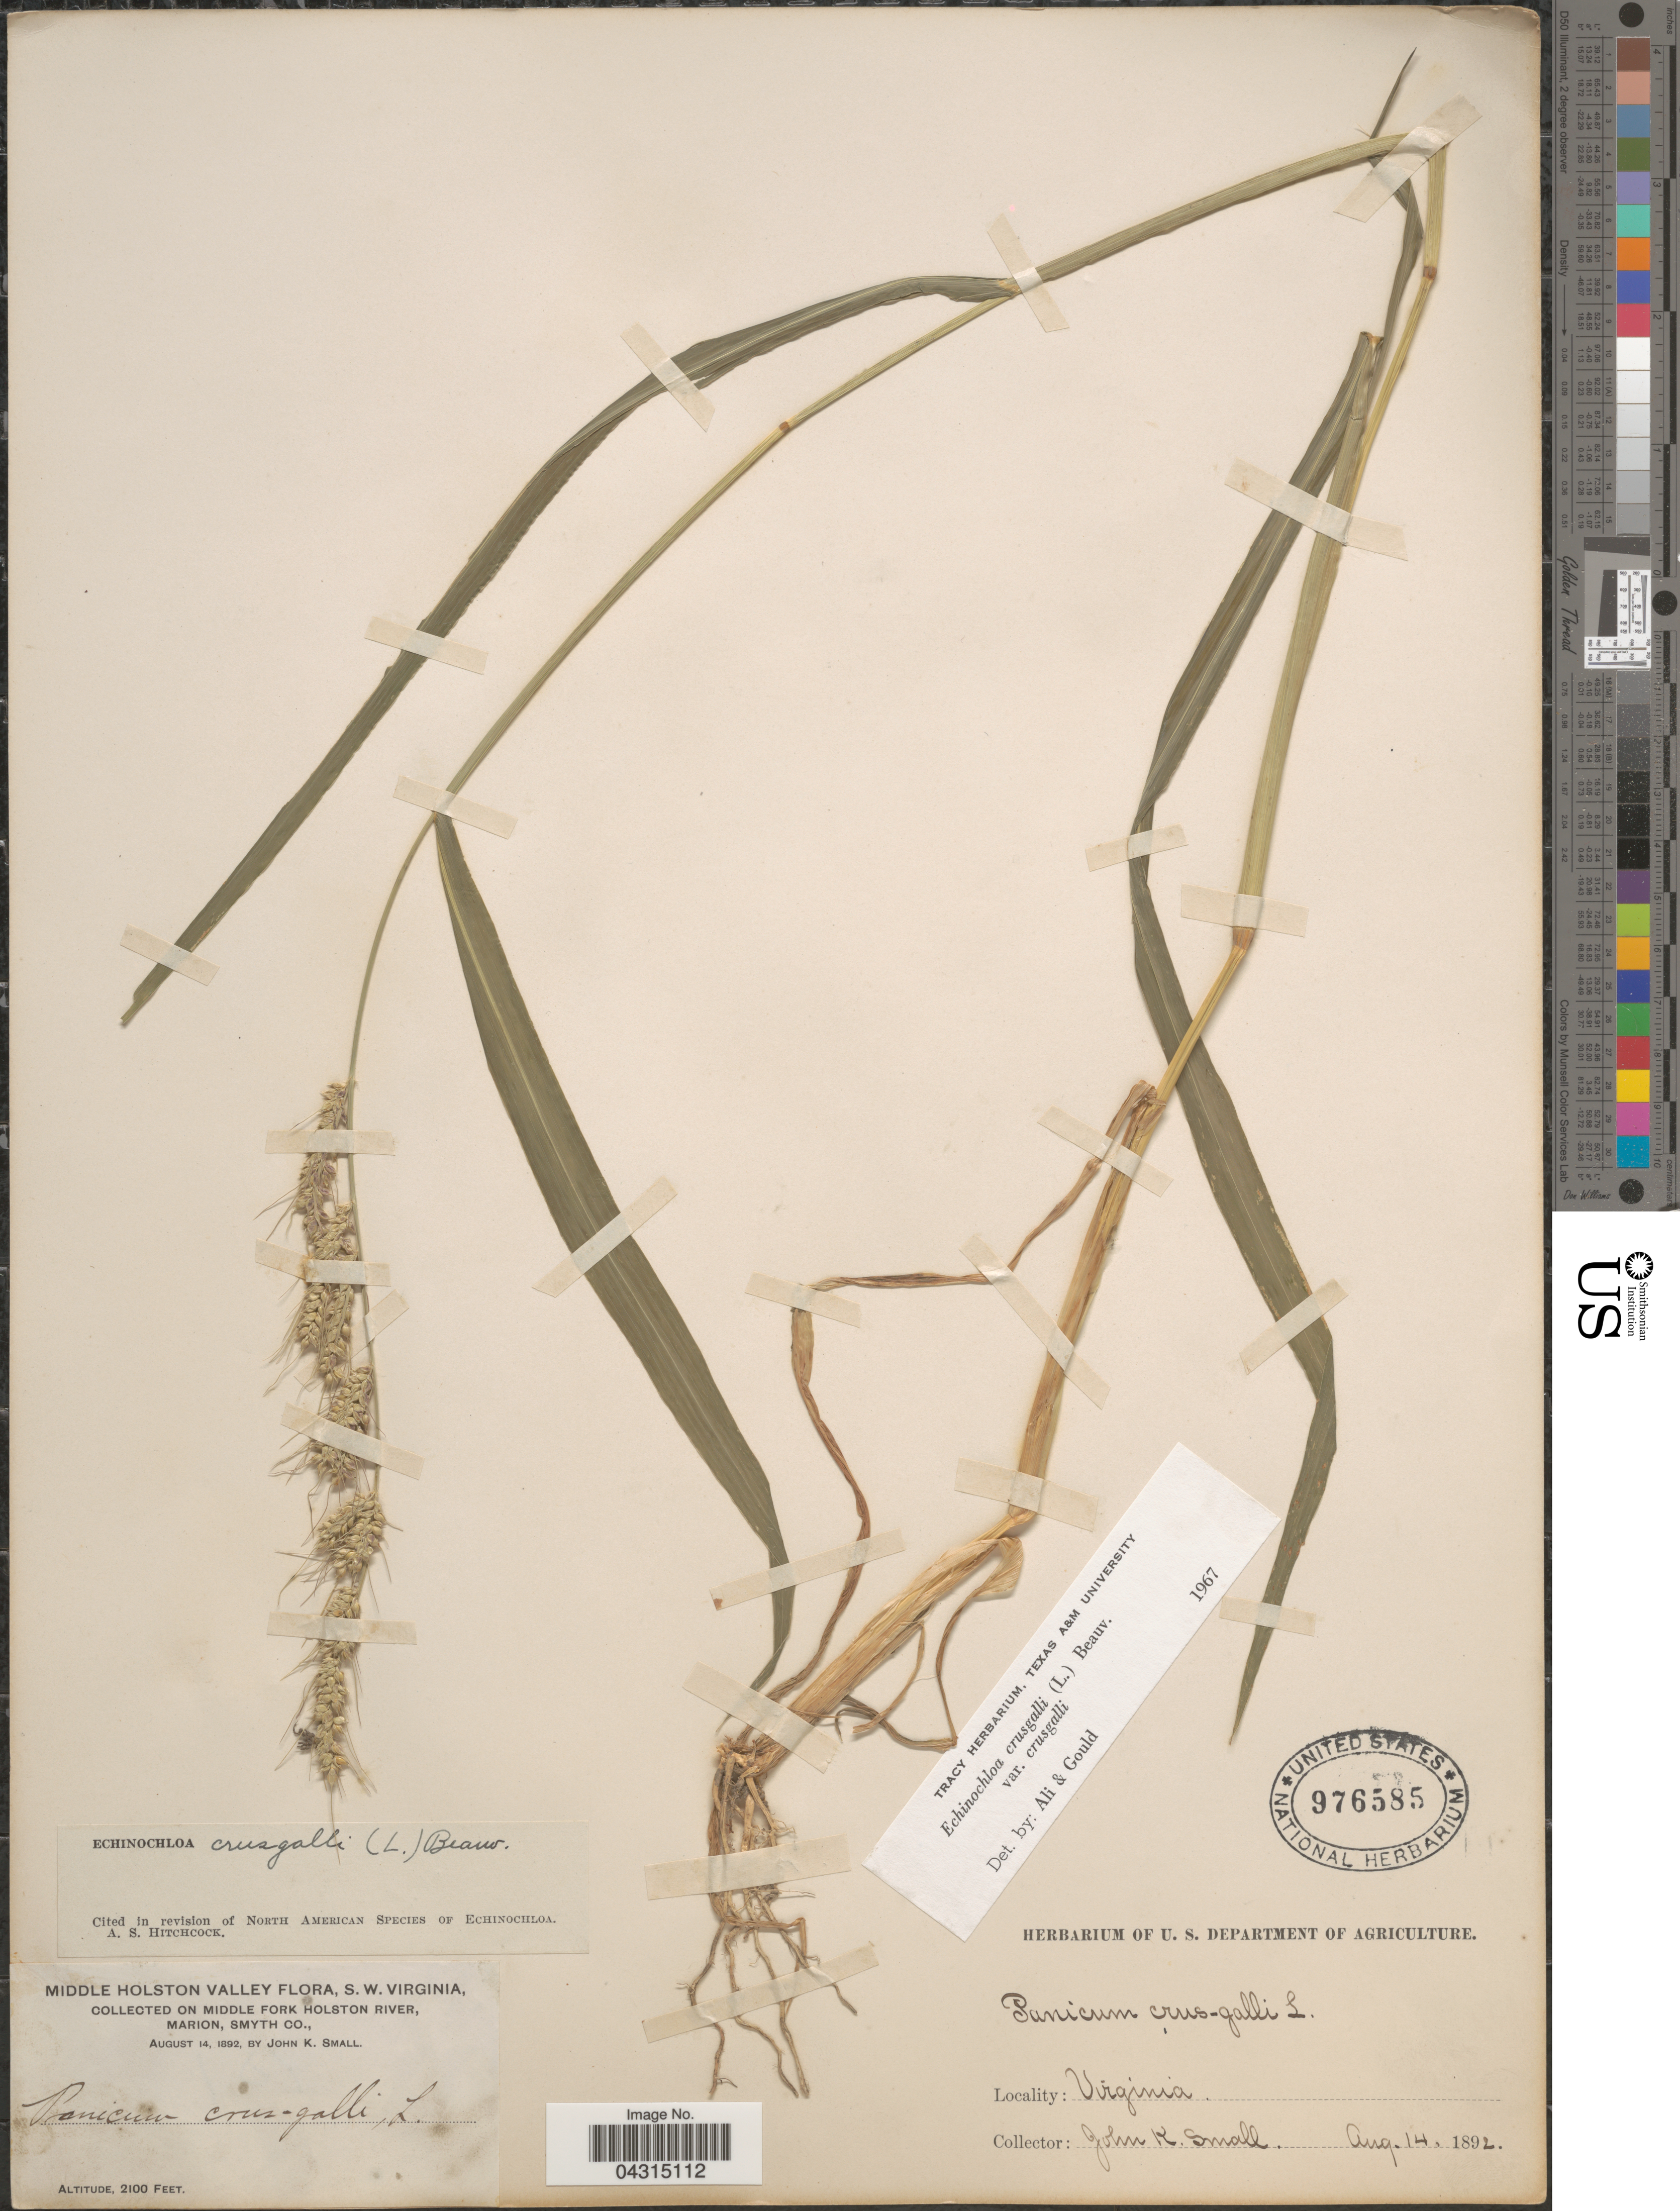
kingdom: Plantae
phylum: Tracheophyta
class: Liliopsida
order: Poales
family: Poaceae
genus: Echinochloa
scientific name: Echinochloa crus-galli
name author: (L.) P. Beauv.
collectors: J. K. Small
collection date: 1892-08-14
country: United States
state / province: Virginia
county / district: Smyth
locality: Middle Holston Valley, S. W. Virginia, on Middle Fork Holston River, Marion, Smyth Co.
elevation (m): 640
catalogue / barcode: US 976585